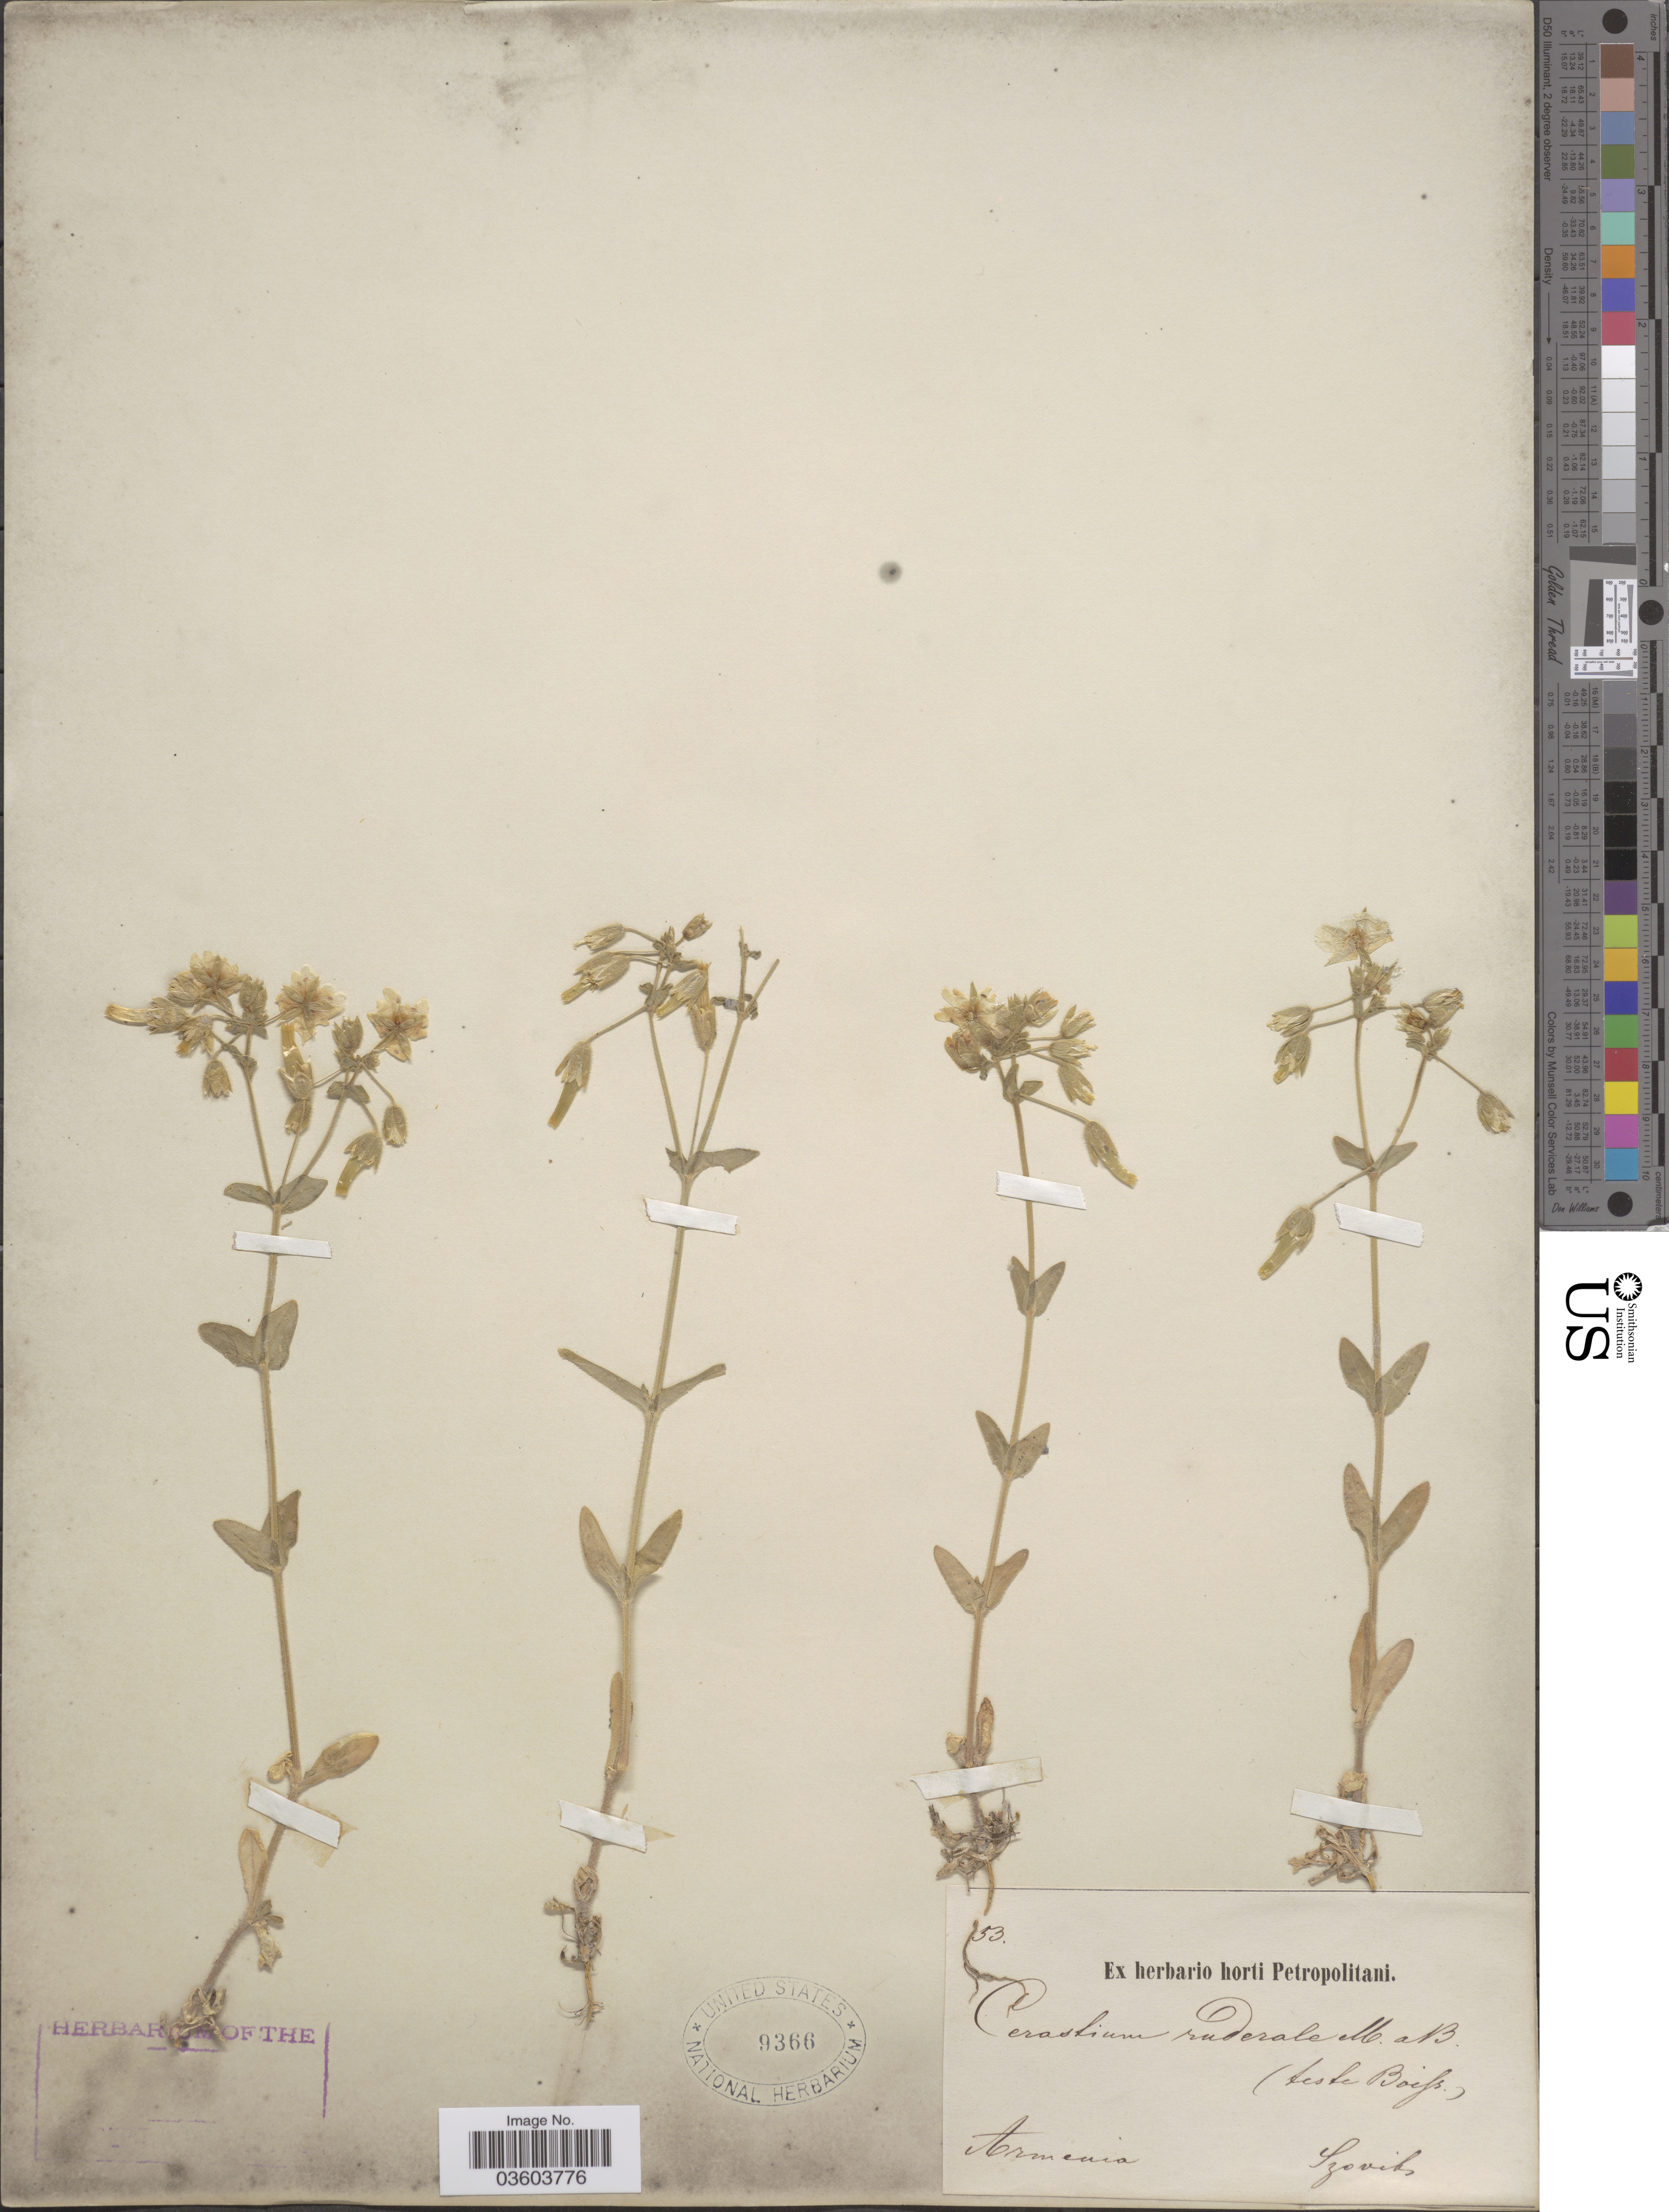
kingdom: Plantae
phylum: Tracheophyta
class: Magnoliopsida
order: Caryophyllales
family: Caryophyllaceae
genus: Cerastium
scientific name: Cerastium ruderale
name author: M. Bieb.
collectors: Szovits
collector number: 53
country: Armenia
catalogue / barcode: US 9366